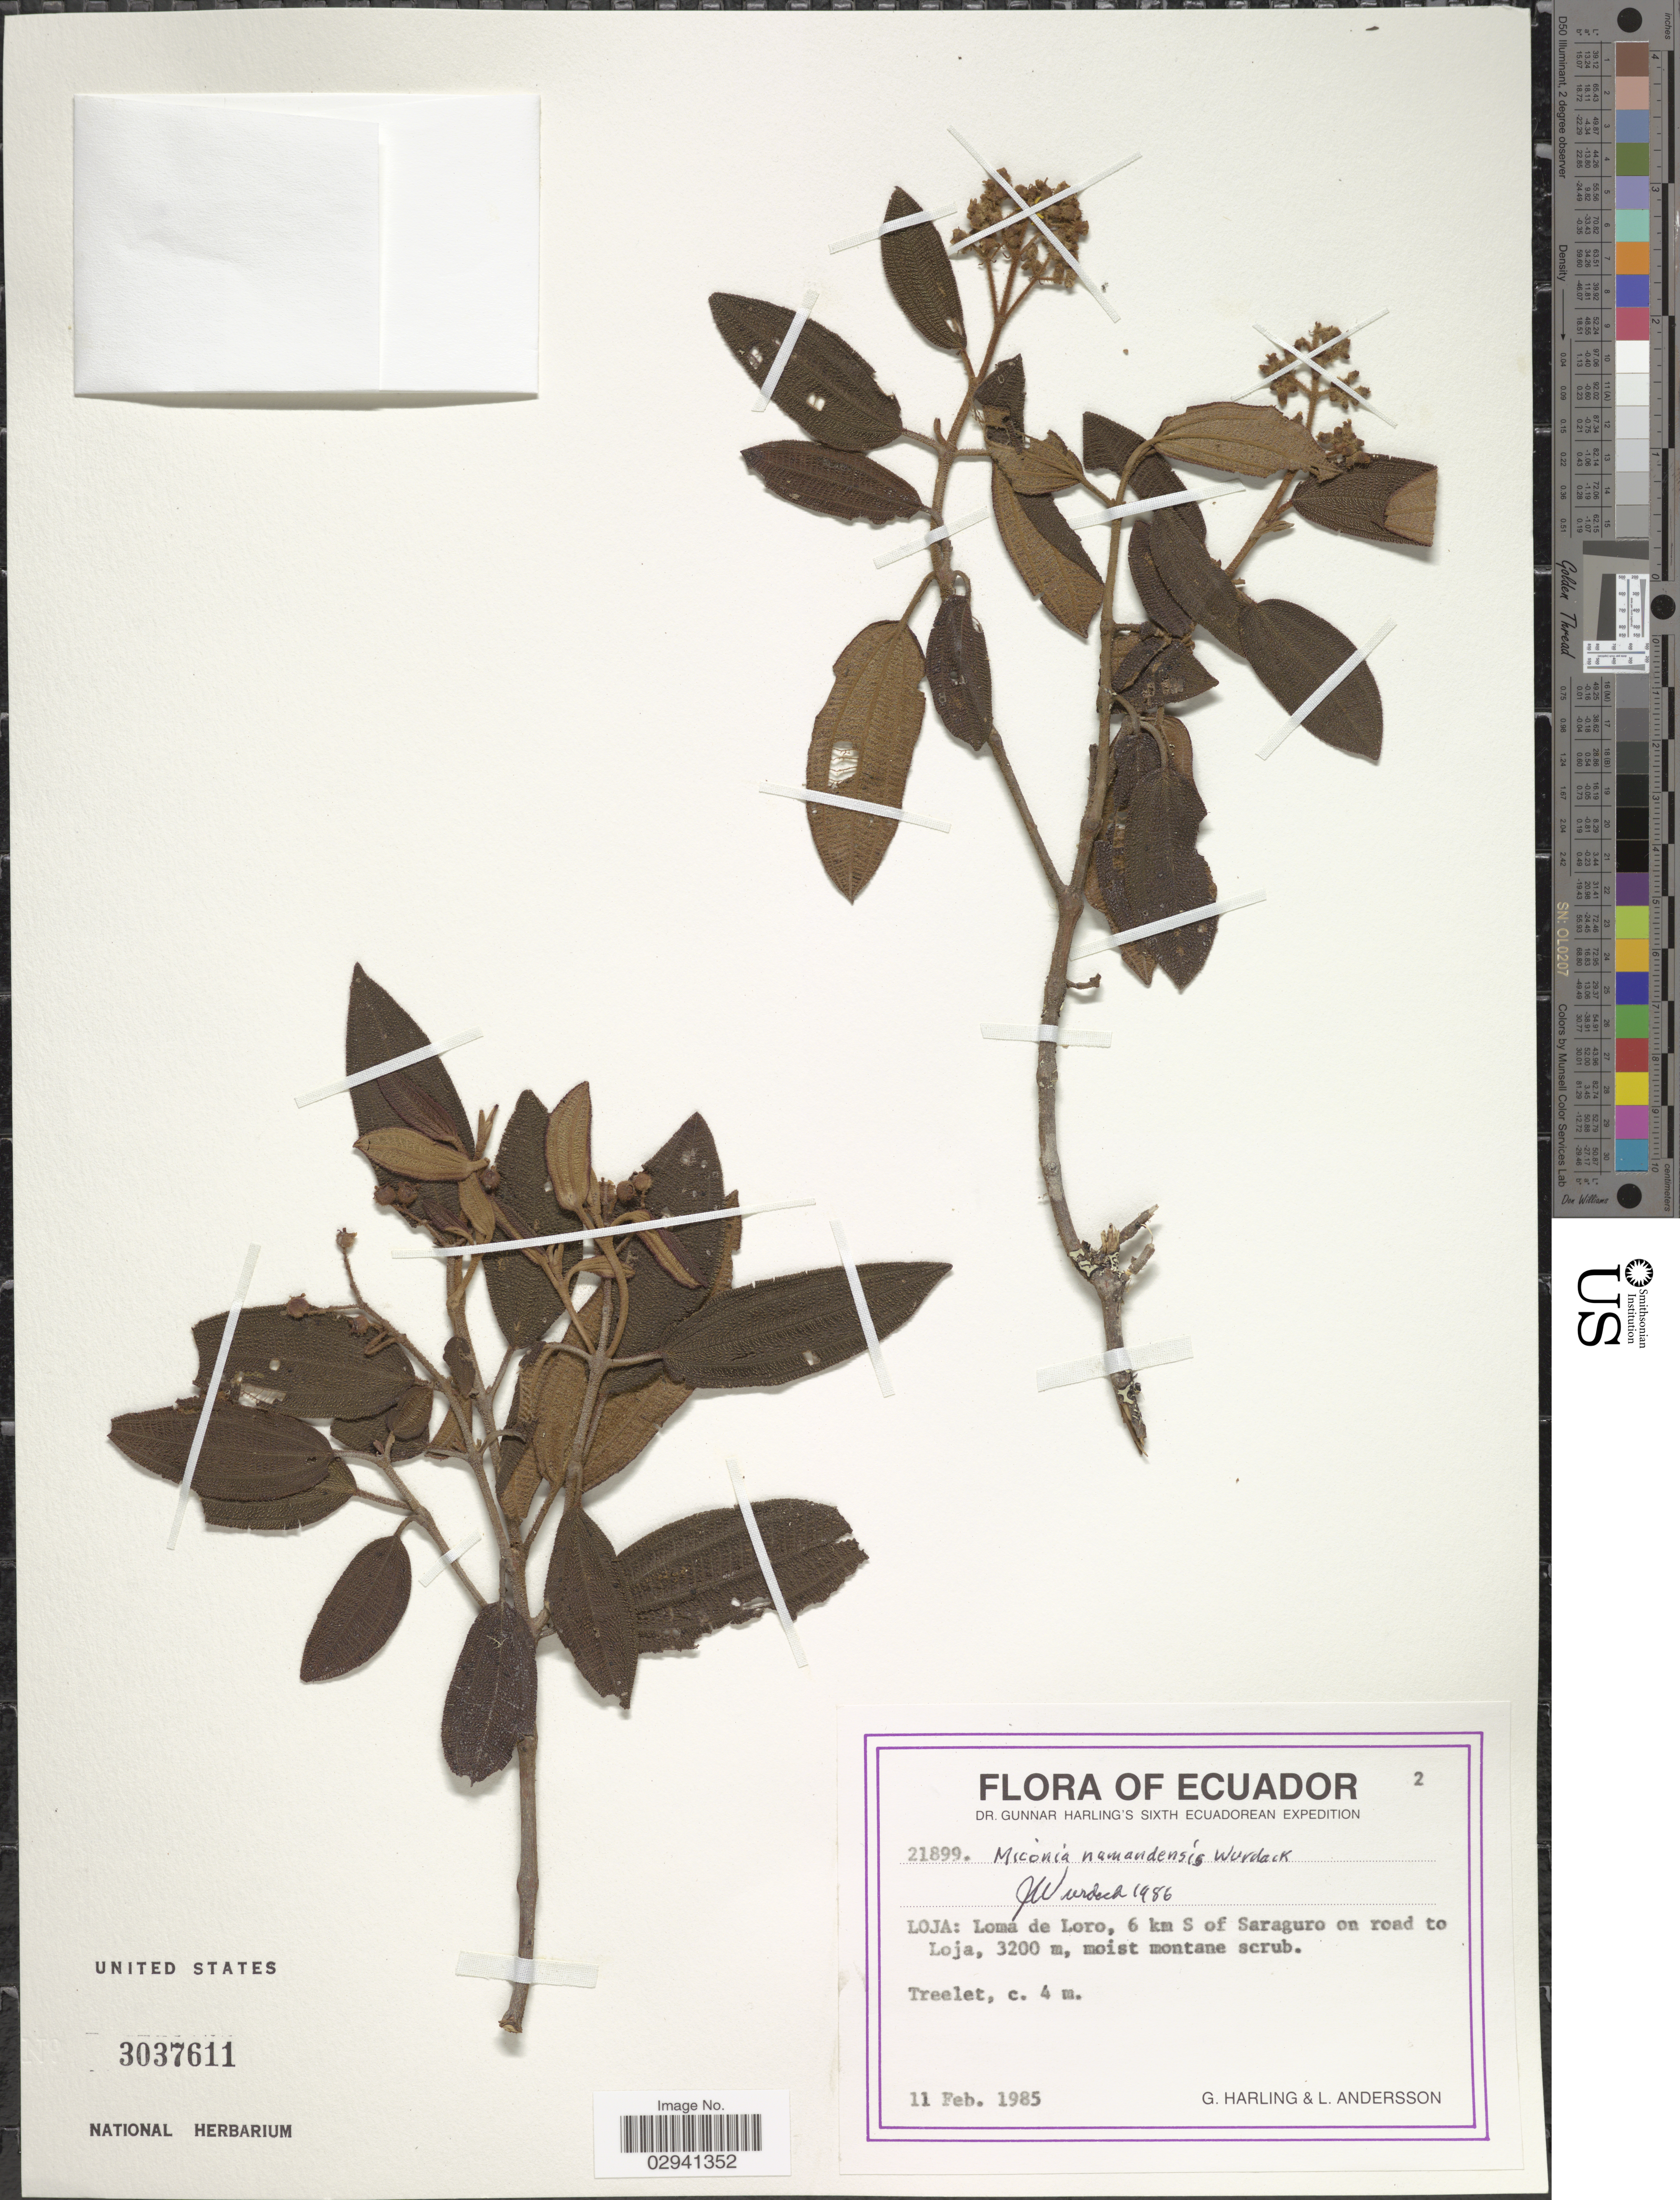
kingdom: Plantae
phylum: Tracheophyta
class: Magnoliopsida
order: Myrtales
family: Melastomataceae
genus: Miconia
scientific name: Miconia namandensis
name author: Wurdack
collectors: G. Harling & L. Andersson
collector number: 21899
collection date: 1985-02-11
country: Ecuador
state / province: Loja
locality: Loma de Loro, 6 km S of Saraguro on road to Loja.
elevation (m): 3200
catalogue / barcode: US 3037611